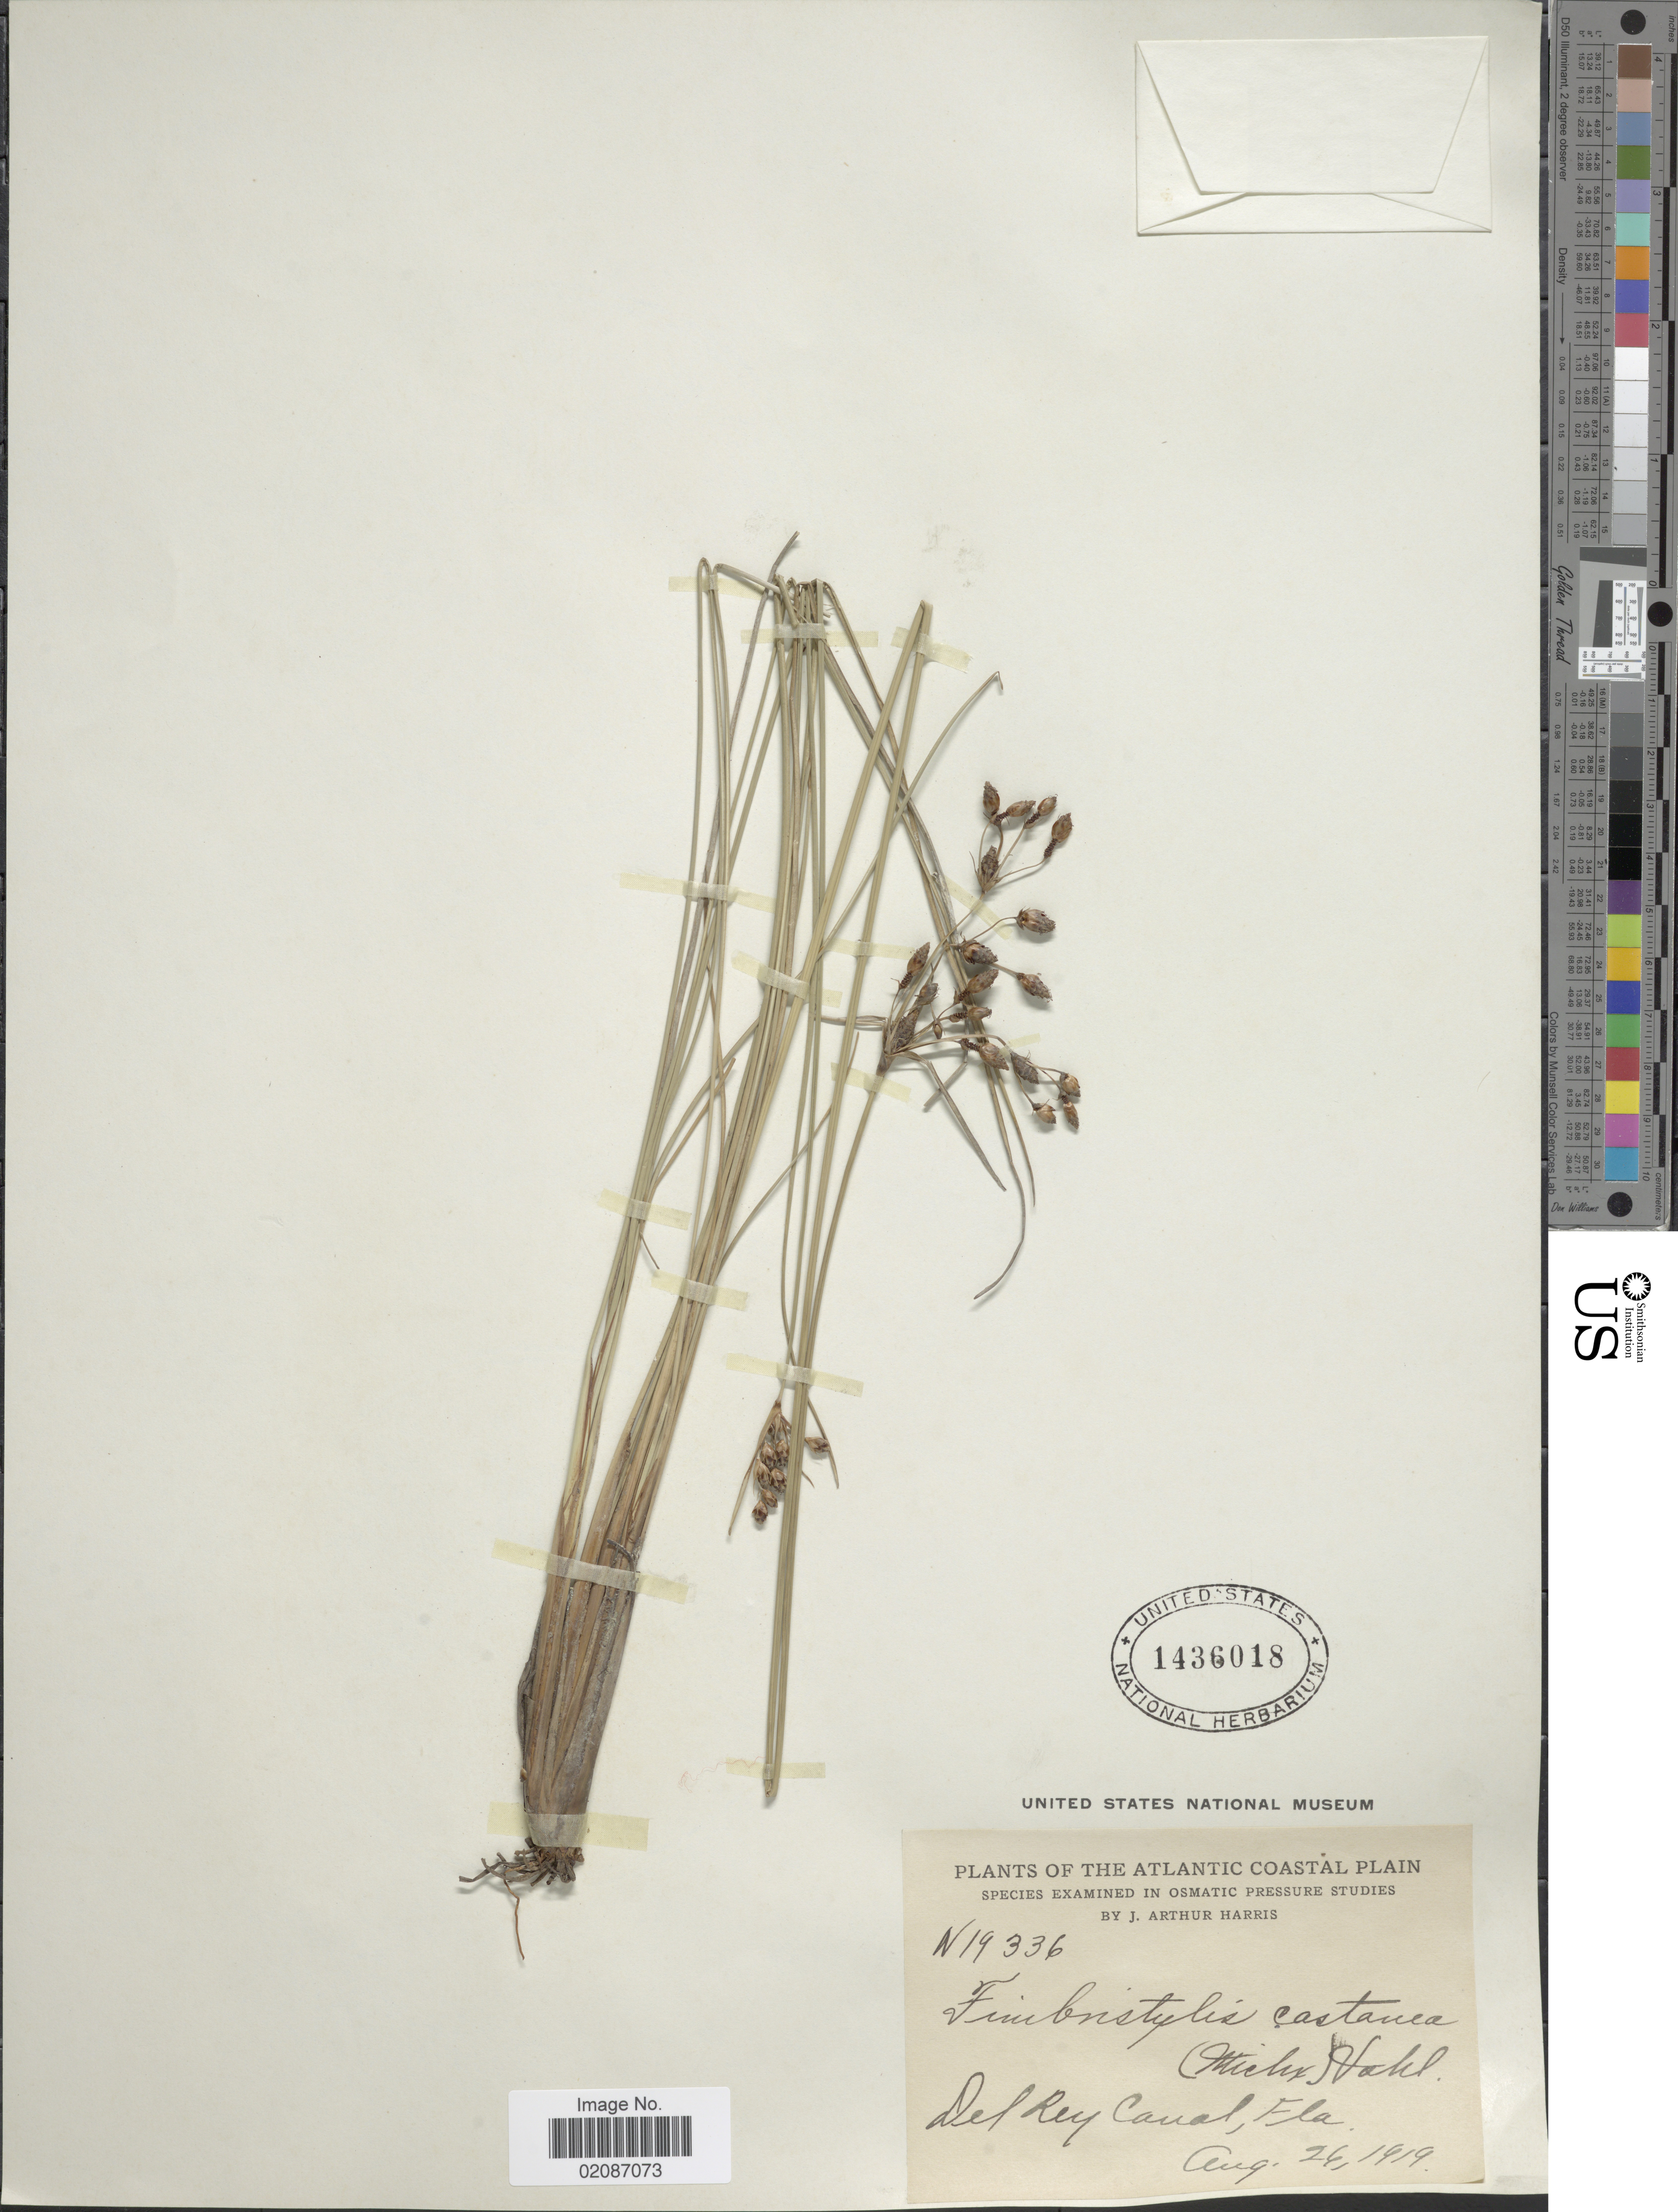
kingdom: Plantae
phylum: Tracheophyta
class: Liliopsida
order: Poales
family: Cyperaceae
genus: Fimbristylis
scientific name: Fimbristylis castanea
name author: (Michx.) Vahl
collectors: J. A. Harris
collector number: N19336*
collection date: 1919-08-26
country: United States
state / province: Florida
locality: Atlantic Coastal Plain, Del Rey Canal, Fla.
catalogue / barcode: US 1436018